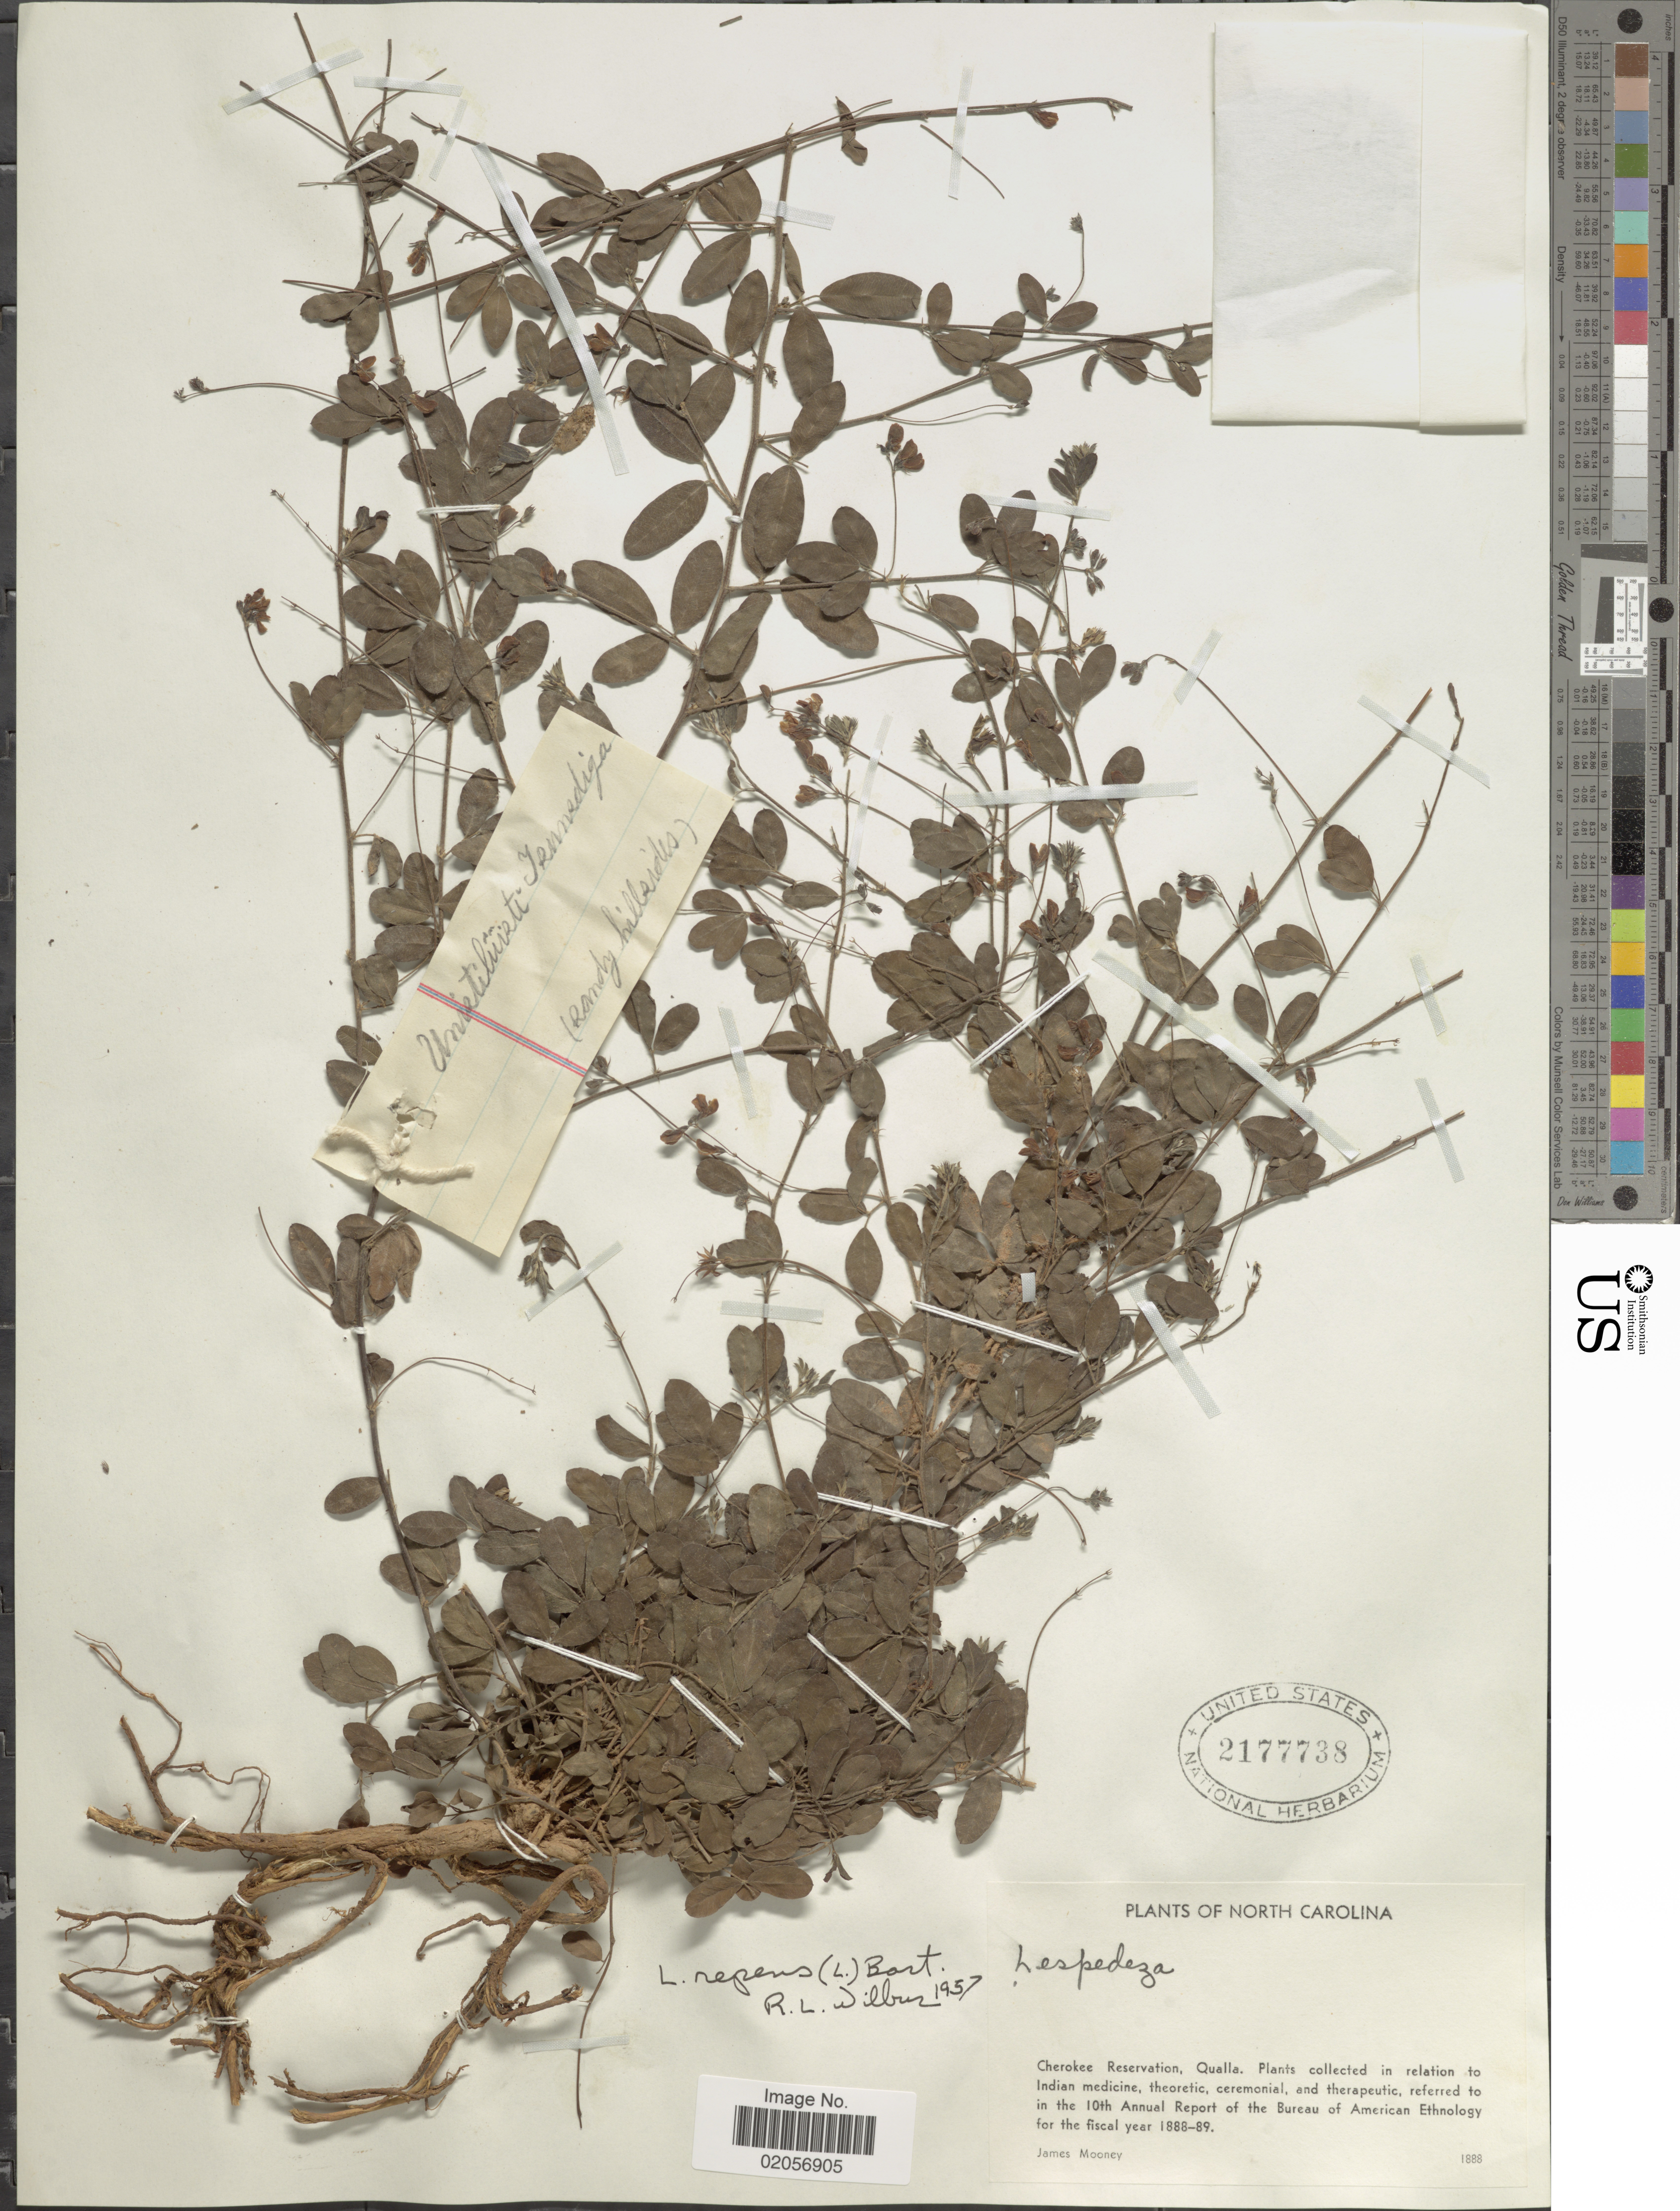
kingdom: Plantae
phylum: Tracheophyta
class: Magnoliopsida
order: Fabales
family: Fabaceae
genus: Lespedeza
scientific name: Lespedeza repens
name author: (L.) W.P.C. Barton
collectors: J. Mooney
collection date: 1888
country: United States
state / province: North Carolina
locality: Cherokee Reservation, Qualla.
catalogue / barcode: US 2177738